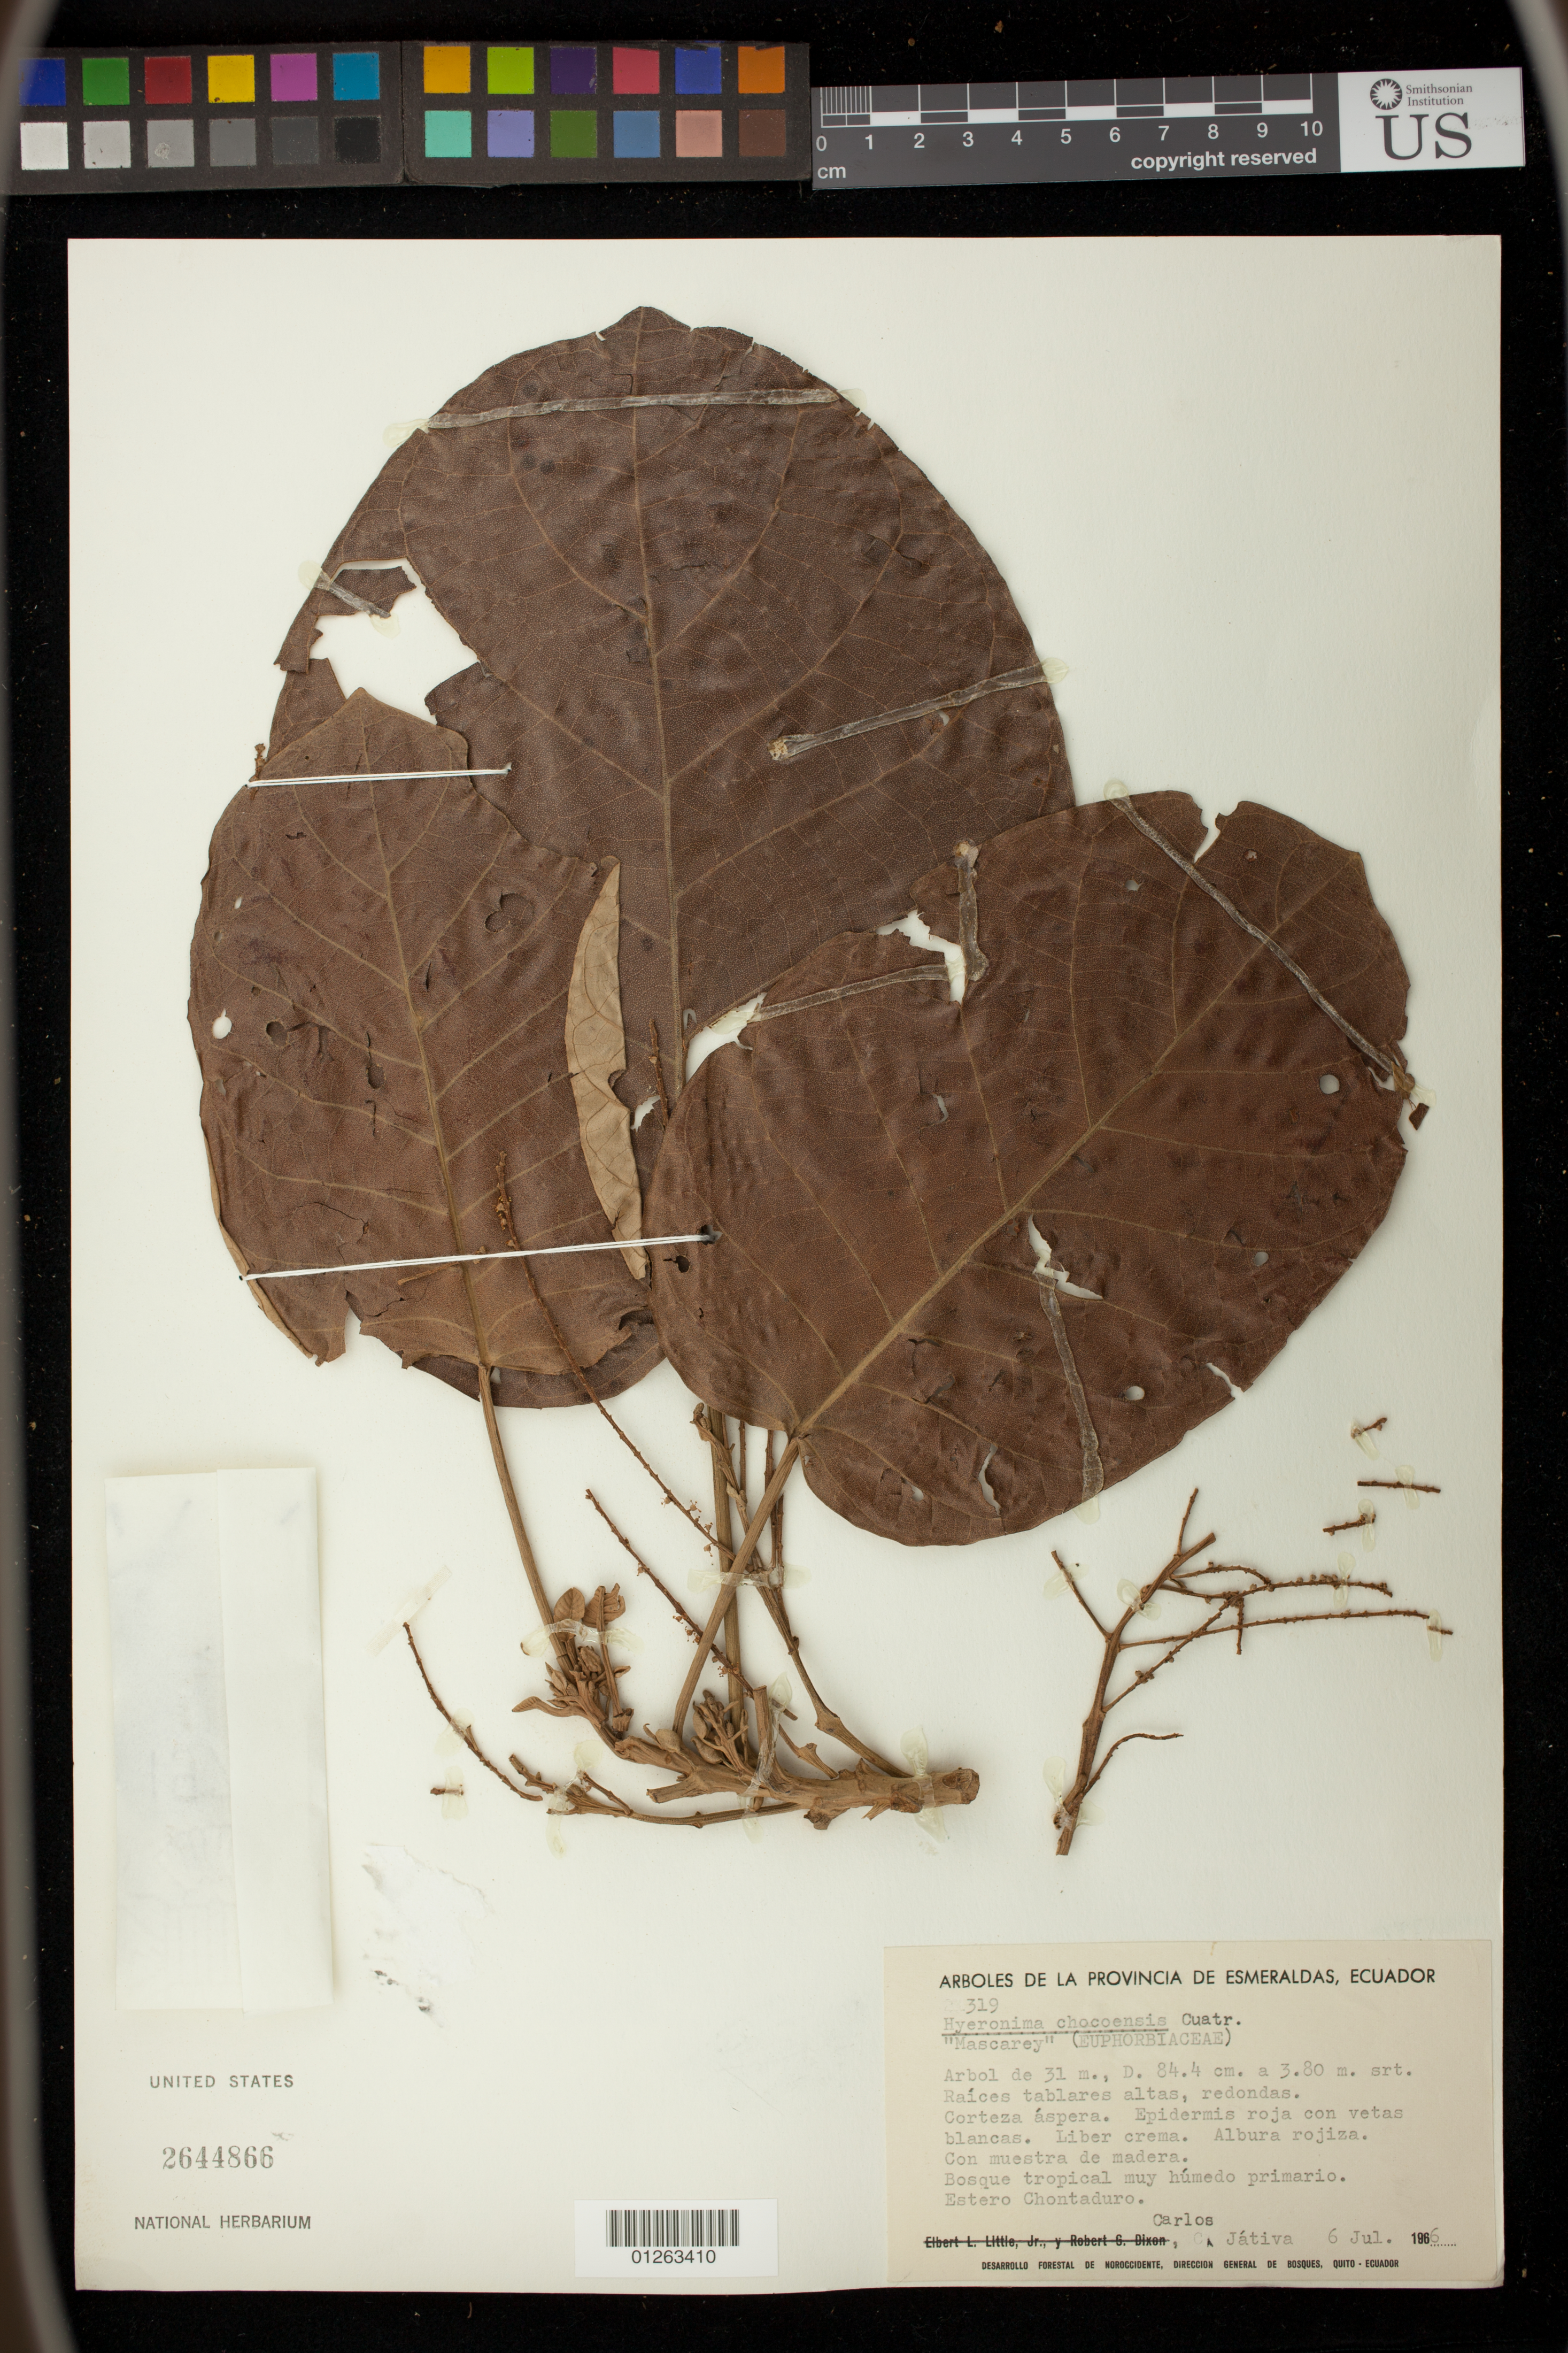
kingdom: Plantae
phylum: Tracheophyta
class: Magnoliopsida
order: Malpighiales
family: Phyllanthaceae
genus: Hieronyma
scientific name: Hieronyma alchorneoides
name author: Allemão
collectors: C. D. Játiva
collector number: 319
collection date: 1966-07-06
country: Ecuador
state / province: Esmeraldas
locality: Estero Chontaduro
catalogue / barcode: US 2644866